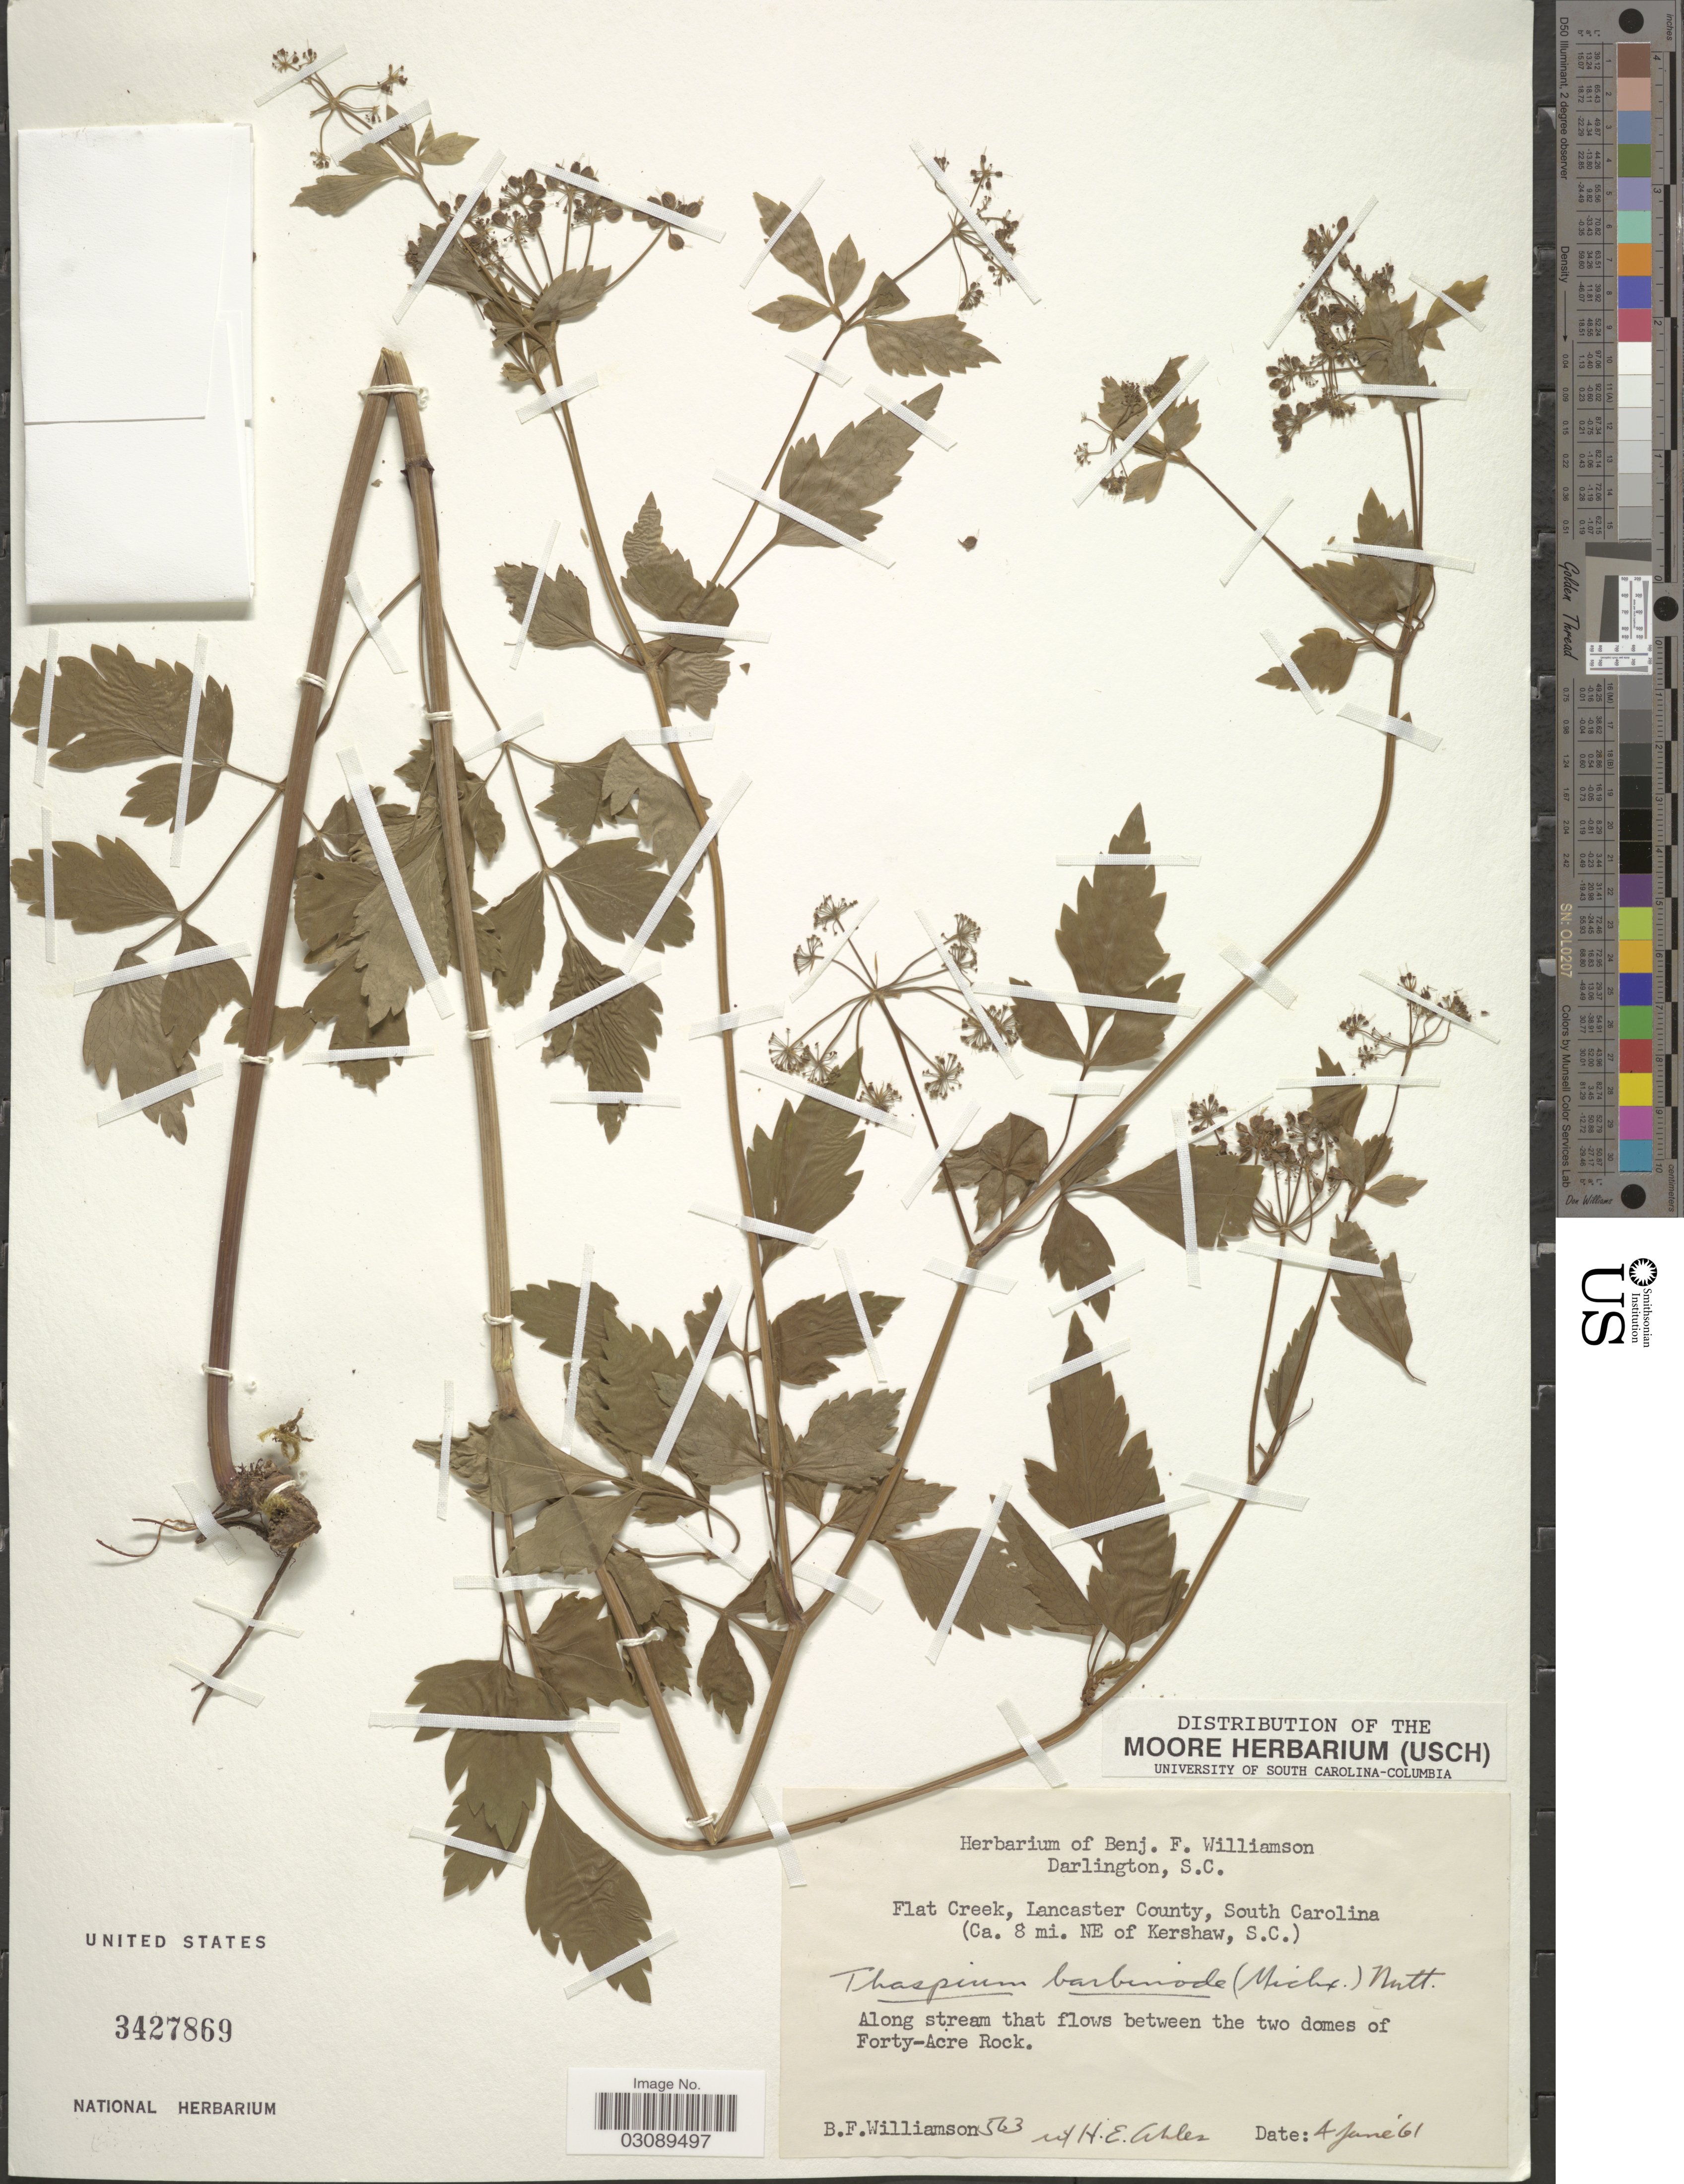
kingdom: Plantae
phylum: Tracheophyta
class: Magnoliopsida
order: Apiales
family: Apiaceae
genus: Thaspium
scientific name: Thaspium barbinode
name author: (Michx.) Nutt.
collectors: B. Williamson & H. E. Ahles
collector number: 563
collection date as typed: Transcribed d/m/y: 4/6/61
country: United States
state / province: South Carolina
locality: Flat Creek, Lancaster County (Ca. 8 mi. NE of Kershaw). Along stream that flows between the two domes of Forty-Acre Rock.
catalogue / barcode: US 3427869